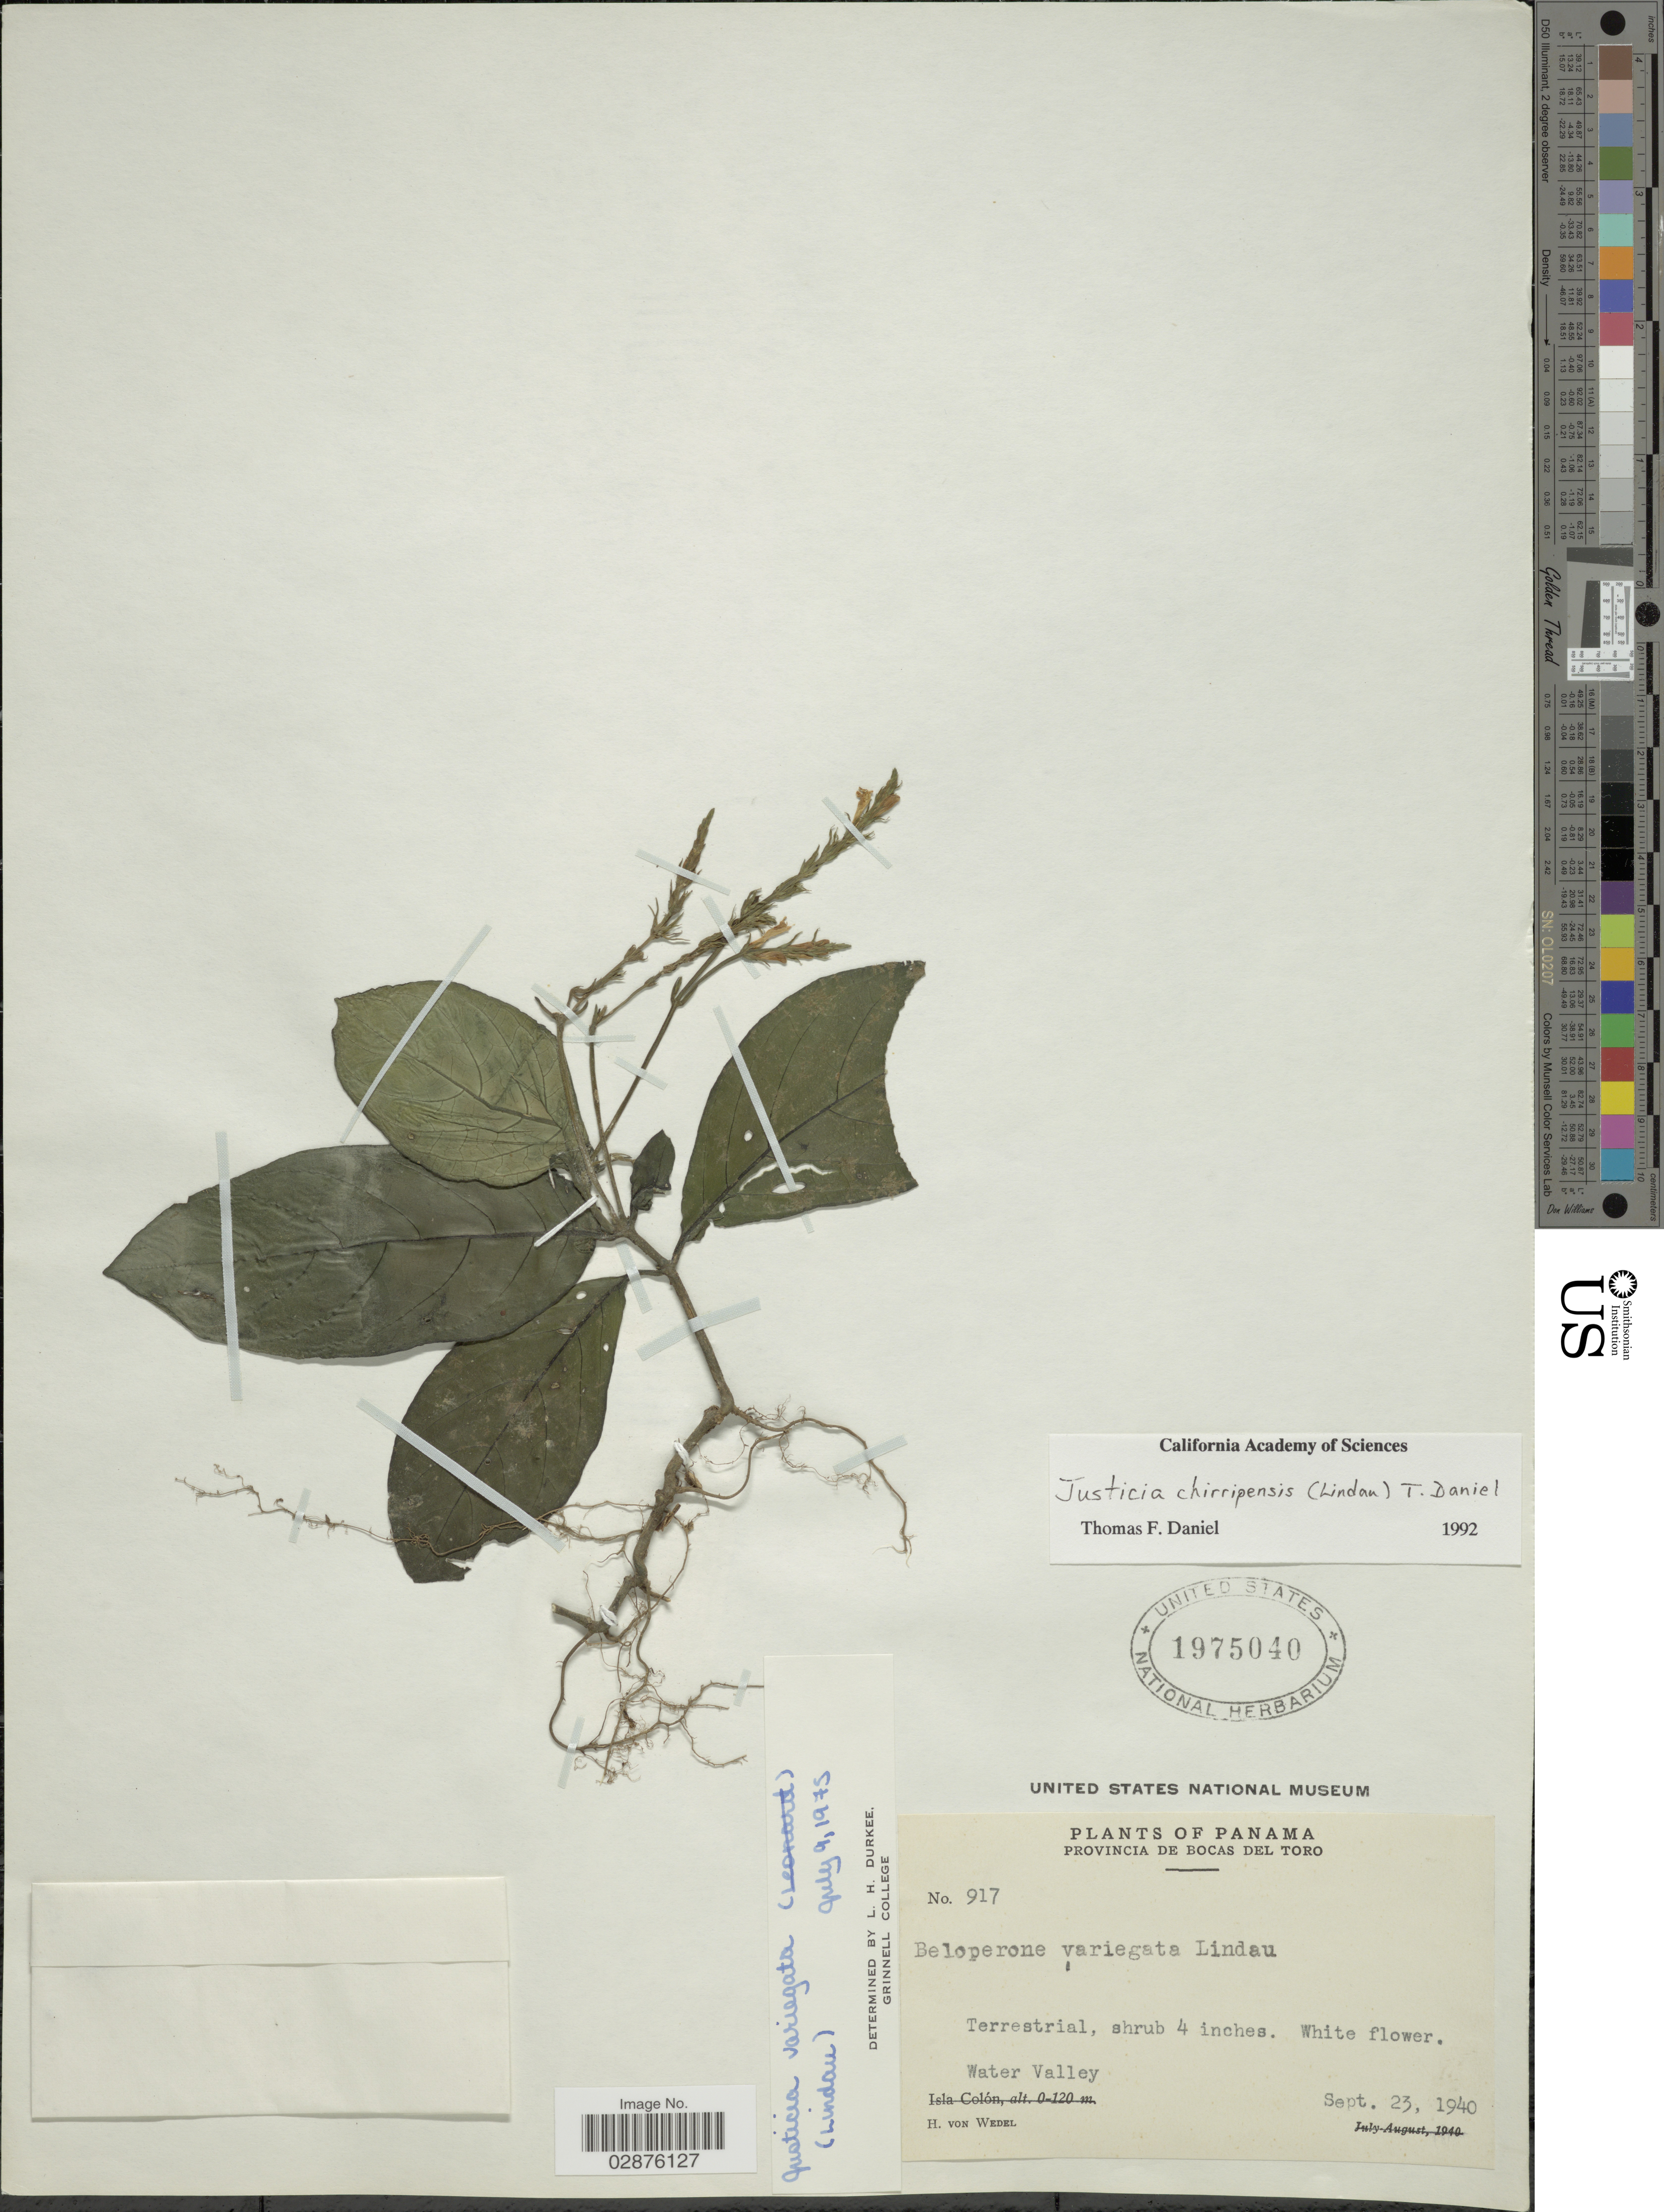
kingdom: Plantae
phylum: Tracheophyta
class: Magnoliopsida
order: Lamiales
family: Acanthaceae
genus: Justicia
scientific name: Justicia chamaeranthemoides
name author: (Kuntze) T.F. Daniel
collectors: H. von Wedel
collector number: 917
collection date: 1940-09-23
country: Panama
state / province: Bocas del Toro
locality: Water Valley, Provincia De Bocas Del Toro.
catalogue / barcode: US 1975040